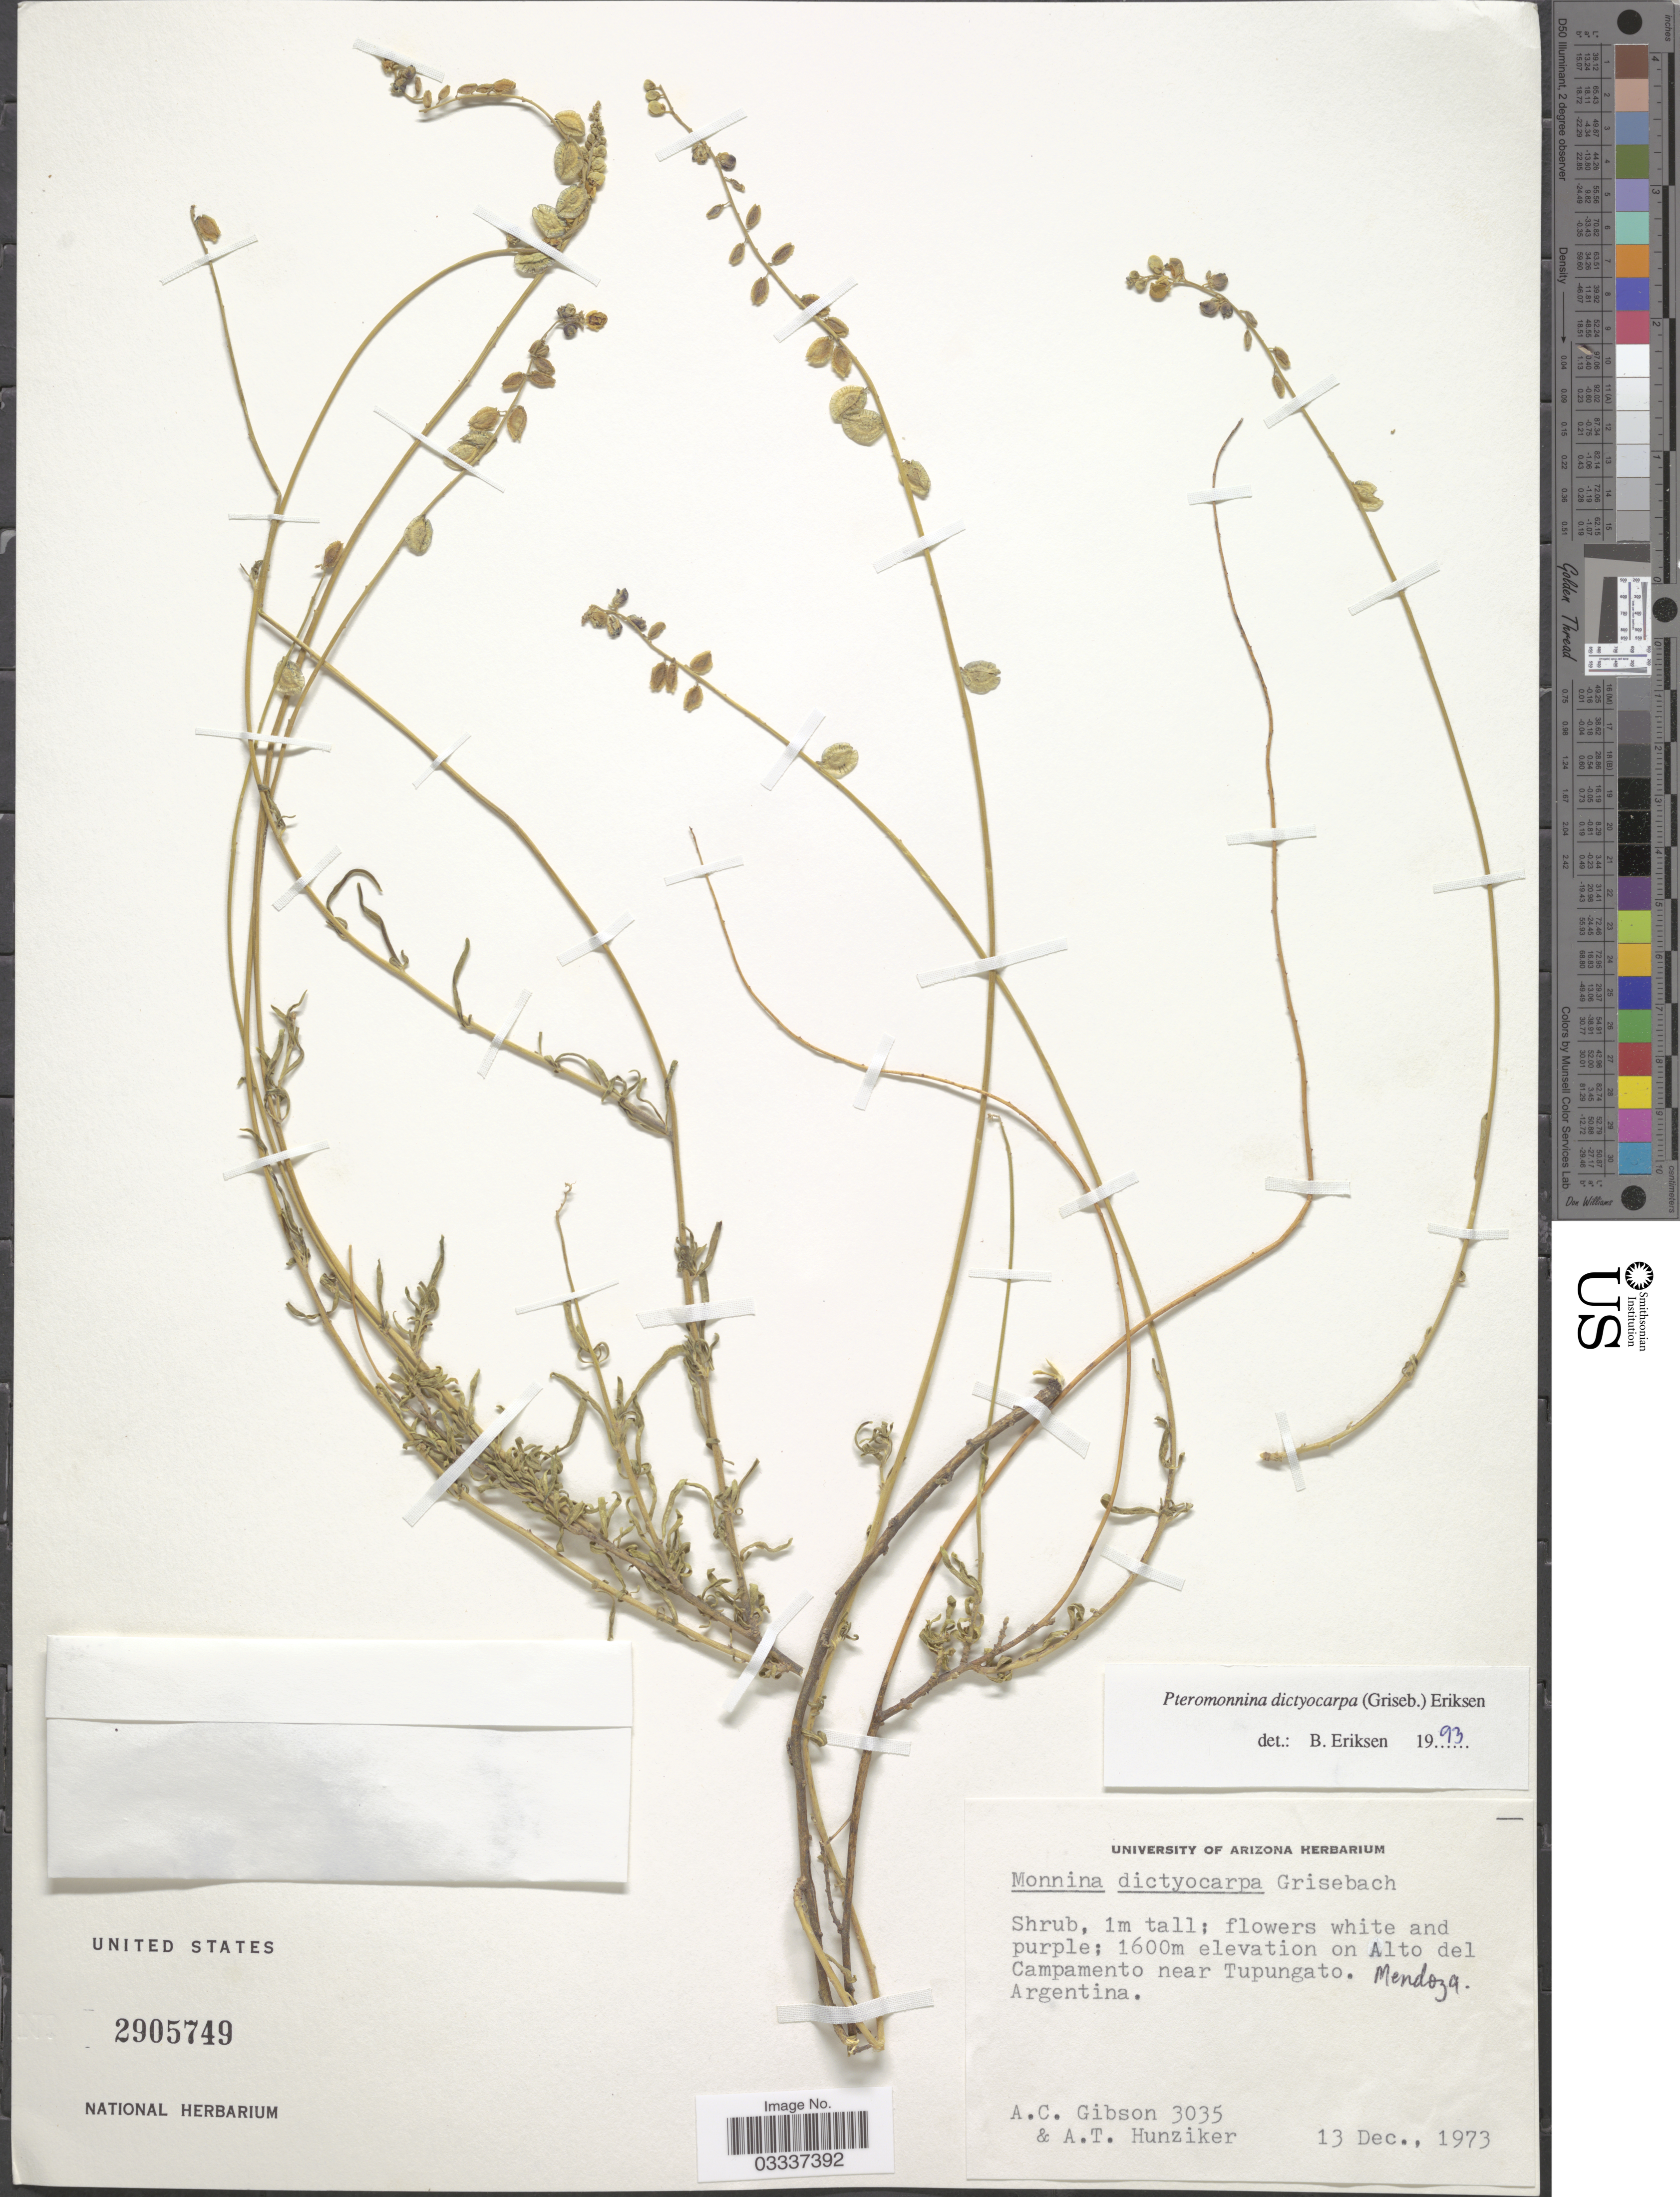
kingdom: Plantae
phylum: Tracheophyta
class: Magnoliopsida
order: Fabales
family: Polygalaceae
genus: Monnina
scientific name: Monnina dictyocarpa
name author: Griseb.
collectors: A. Gibson & A. T. Hunziker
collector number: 3035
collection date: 1973-12-13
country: Argentina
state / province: Mendoza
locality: On Alto del Campamento near Tupungato.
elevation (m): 1600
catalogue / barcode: US 2905749